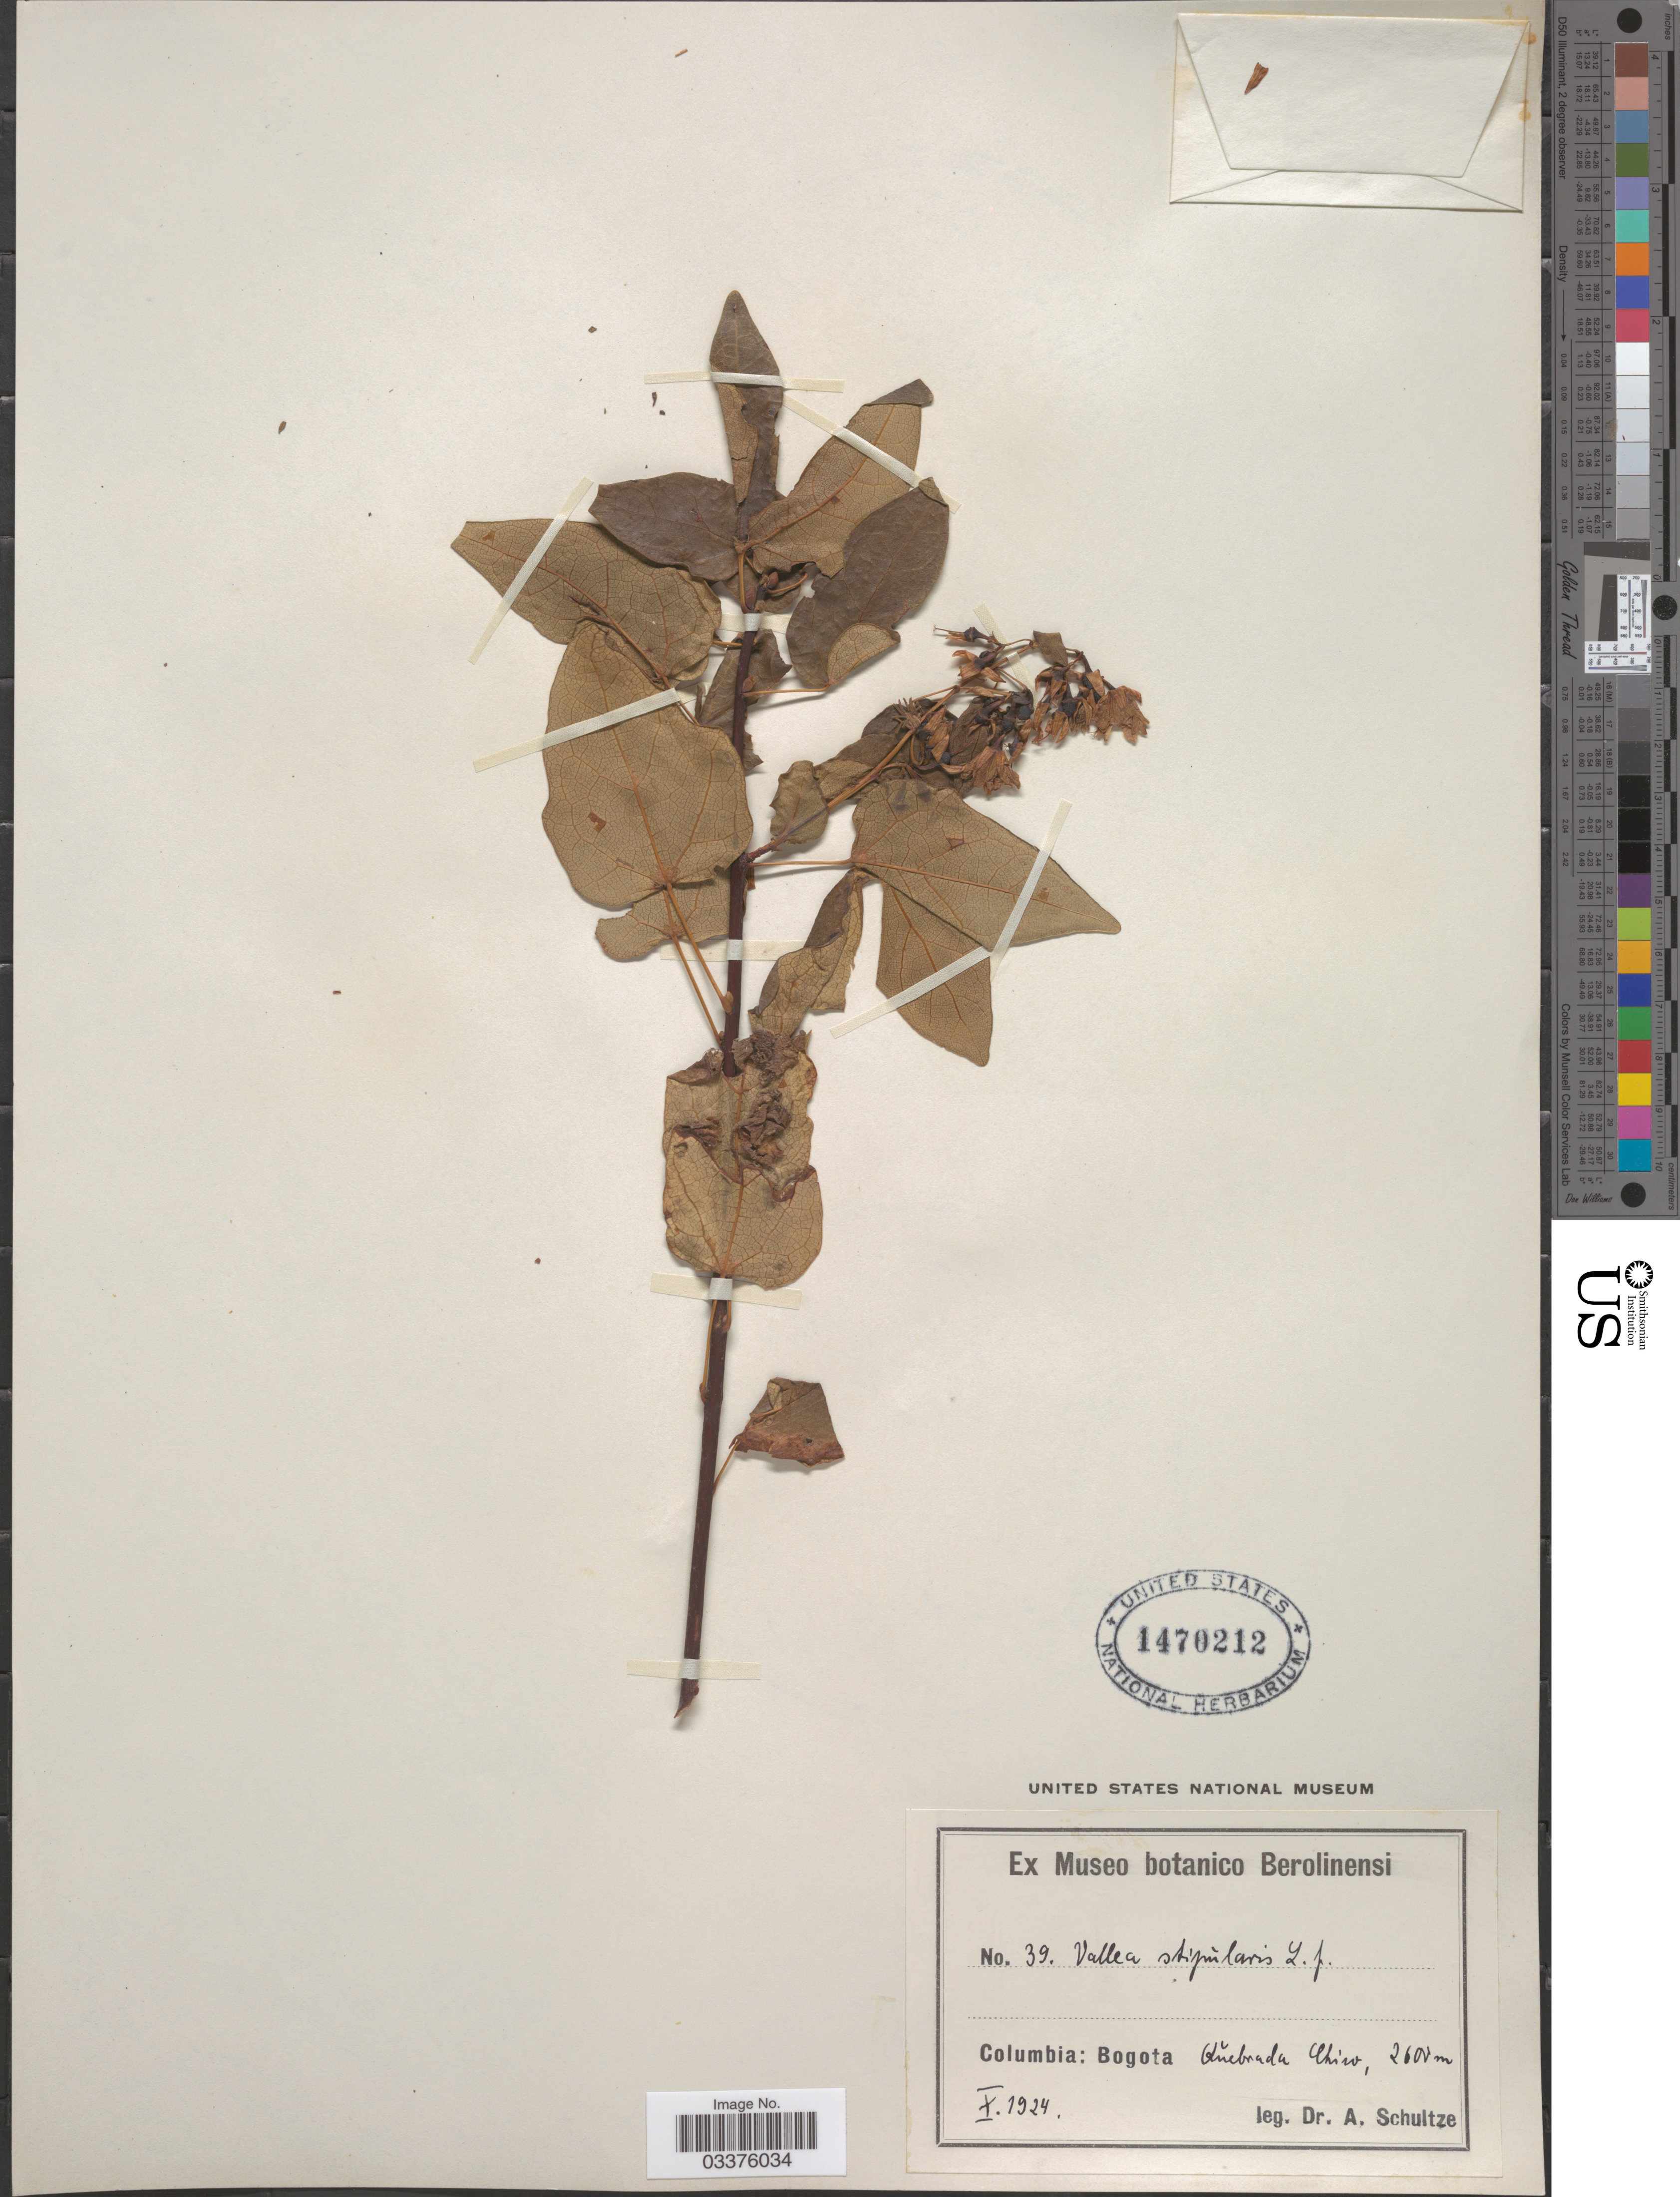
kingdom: Plantae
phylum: Tracheophyta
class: Magnoliopsida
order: Oxalidales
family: Elaeocarpaceae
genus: Vallea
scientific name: Vallea stipularis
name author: L. f.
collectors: A. Schultze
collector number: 39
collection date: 1924-10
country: Colombia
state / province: Bogota D.C.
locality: Qŭebrada Chico.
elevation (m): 2600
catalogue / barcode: US 1470212